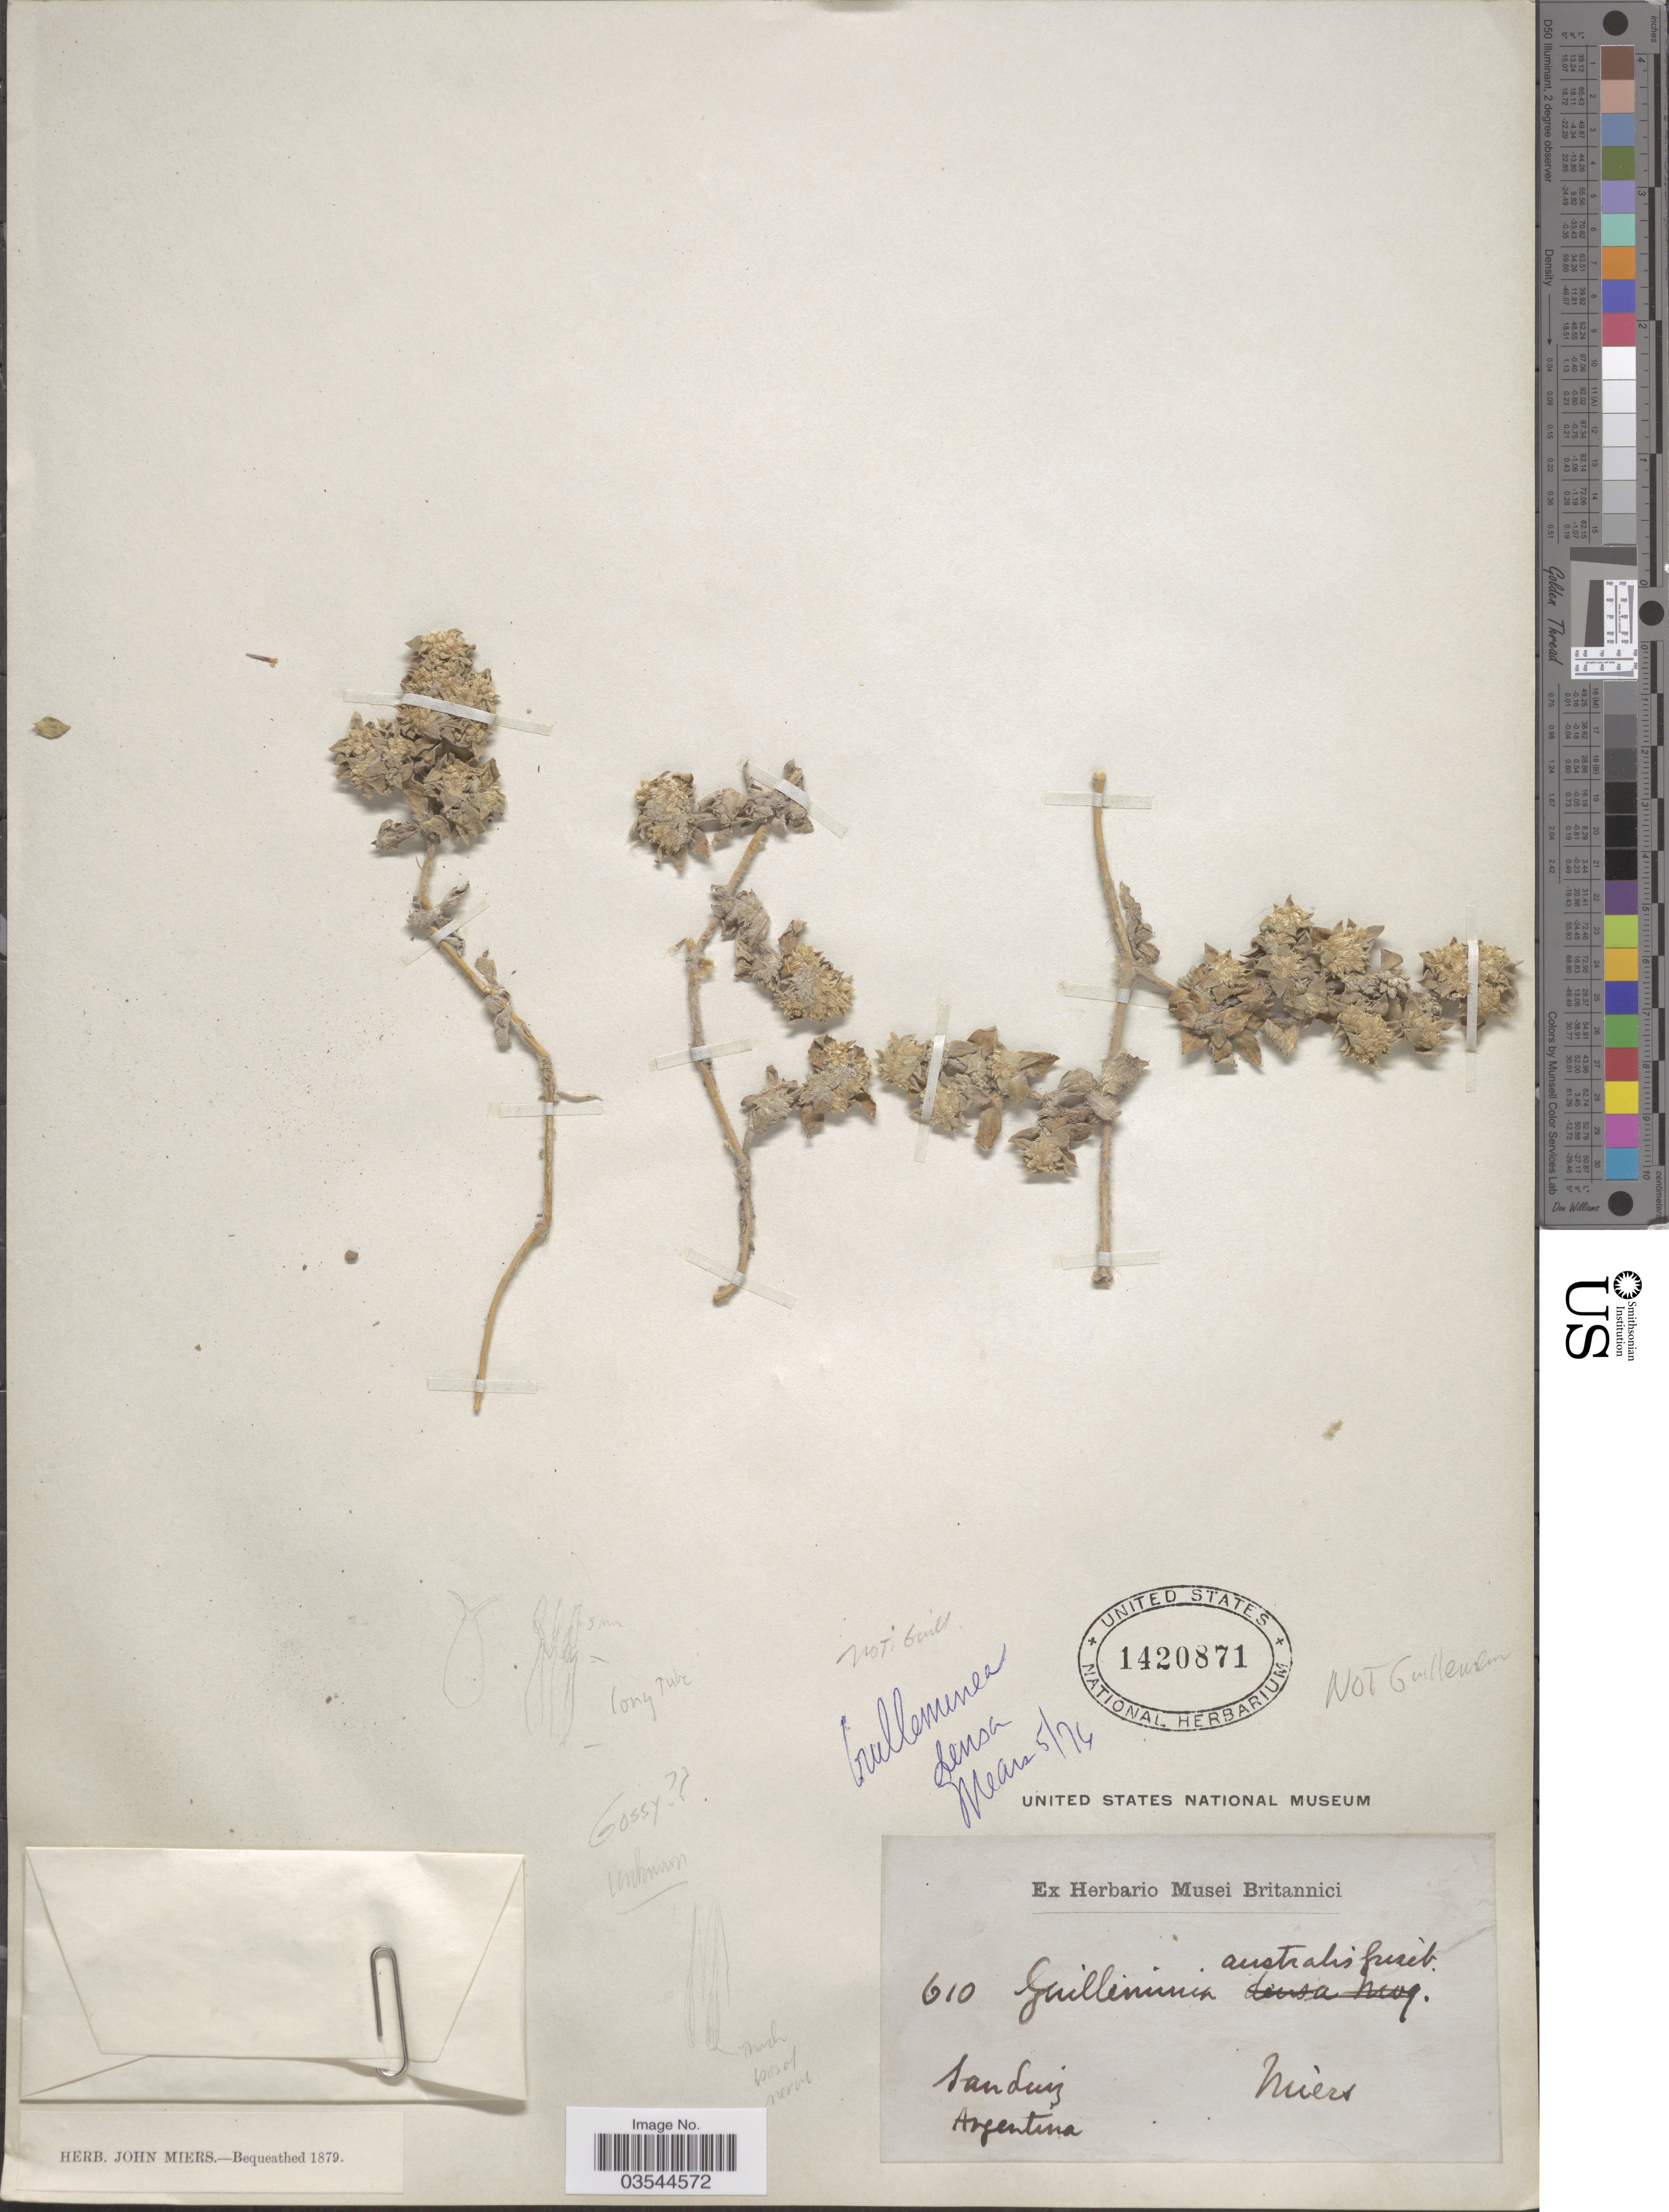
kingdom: Plantae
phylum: Tracheophyta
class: Magnoliopsida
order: Caryophyllales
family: Amaranthaceae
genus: Guilleminea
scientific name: Guilleminea densa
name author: (Humb. & Bonpl. ex Schult.) Moq.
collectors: Miers, --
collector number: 610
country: Argentina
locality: San Luiz.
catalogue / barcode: US 1420871